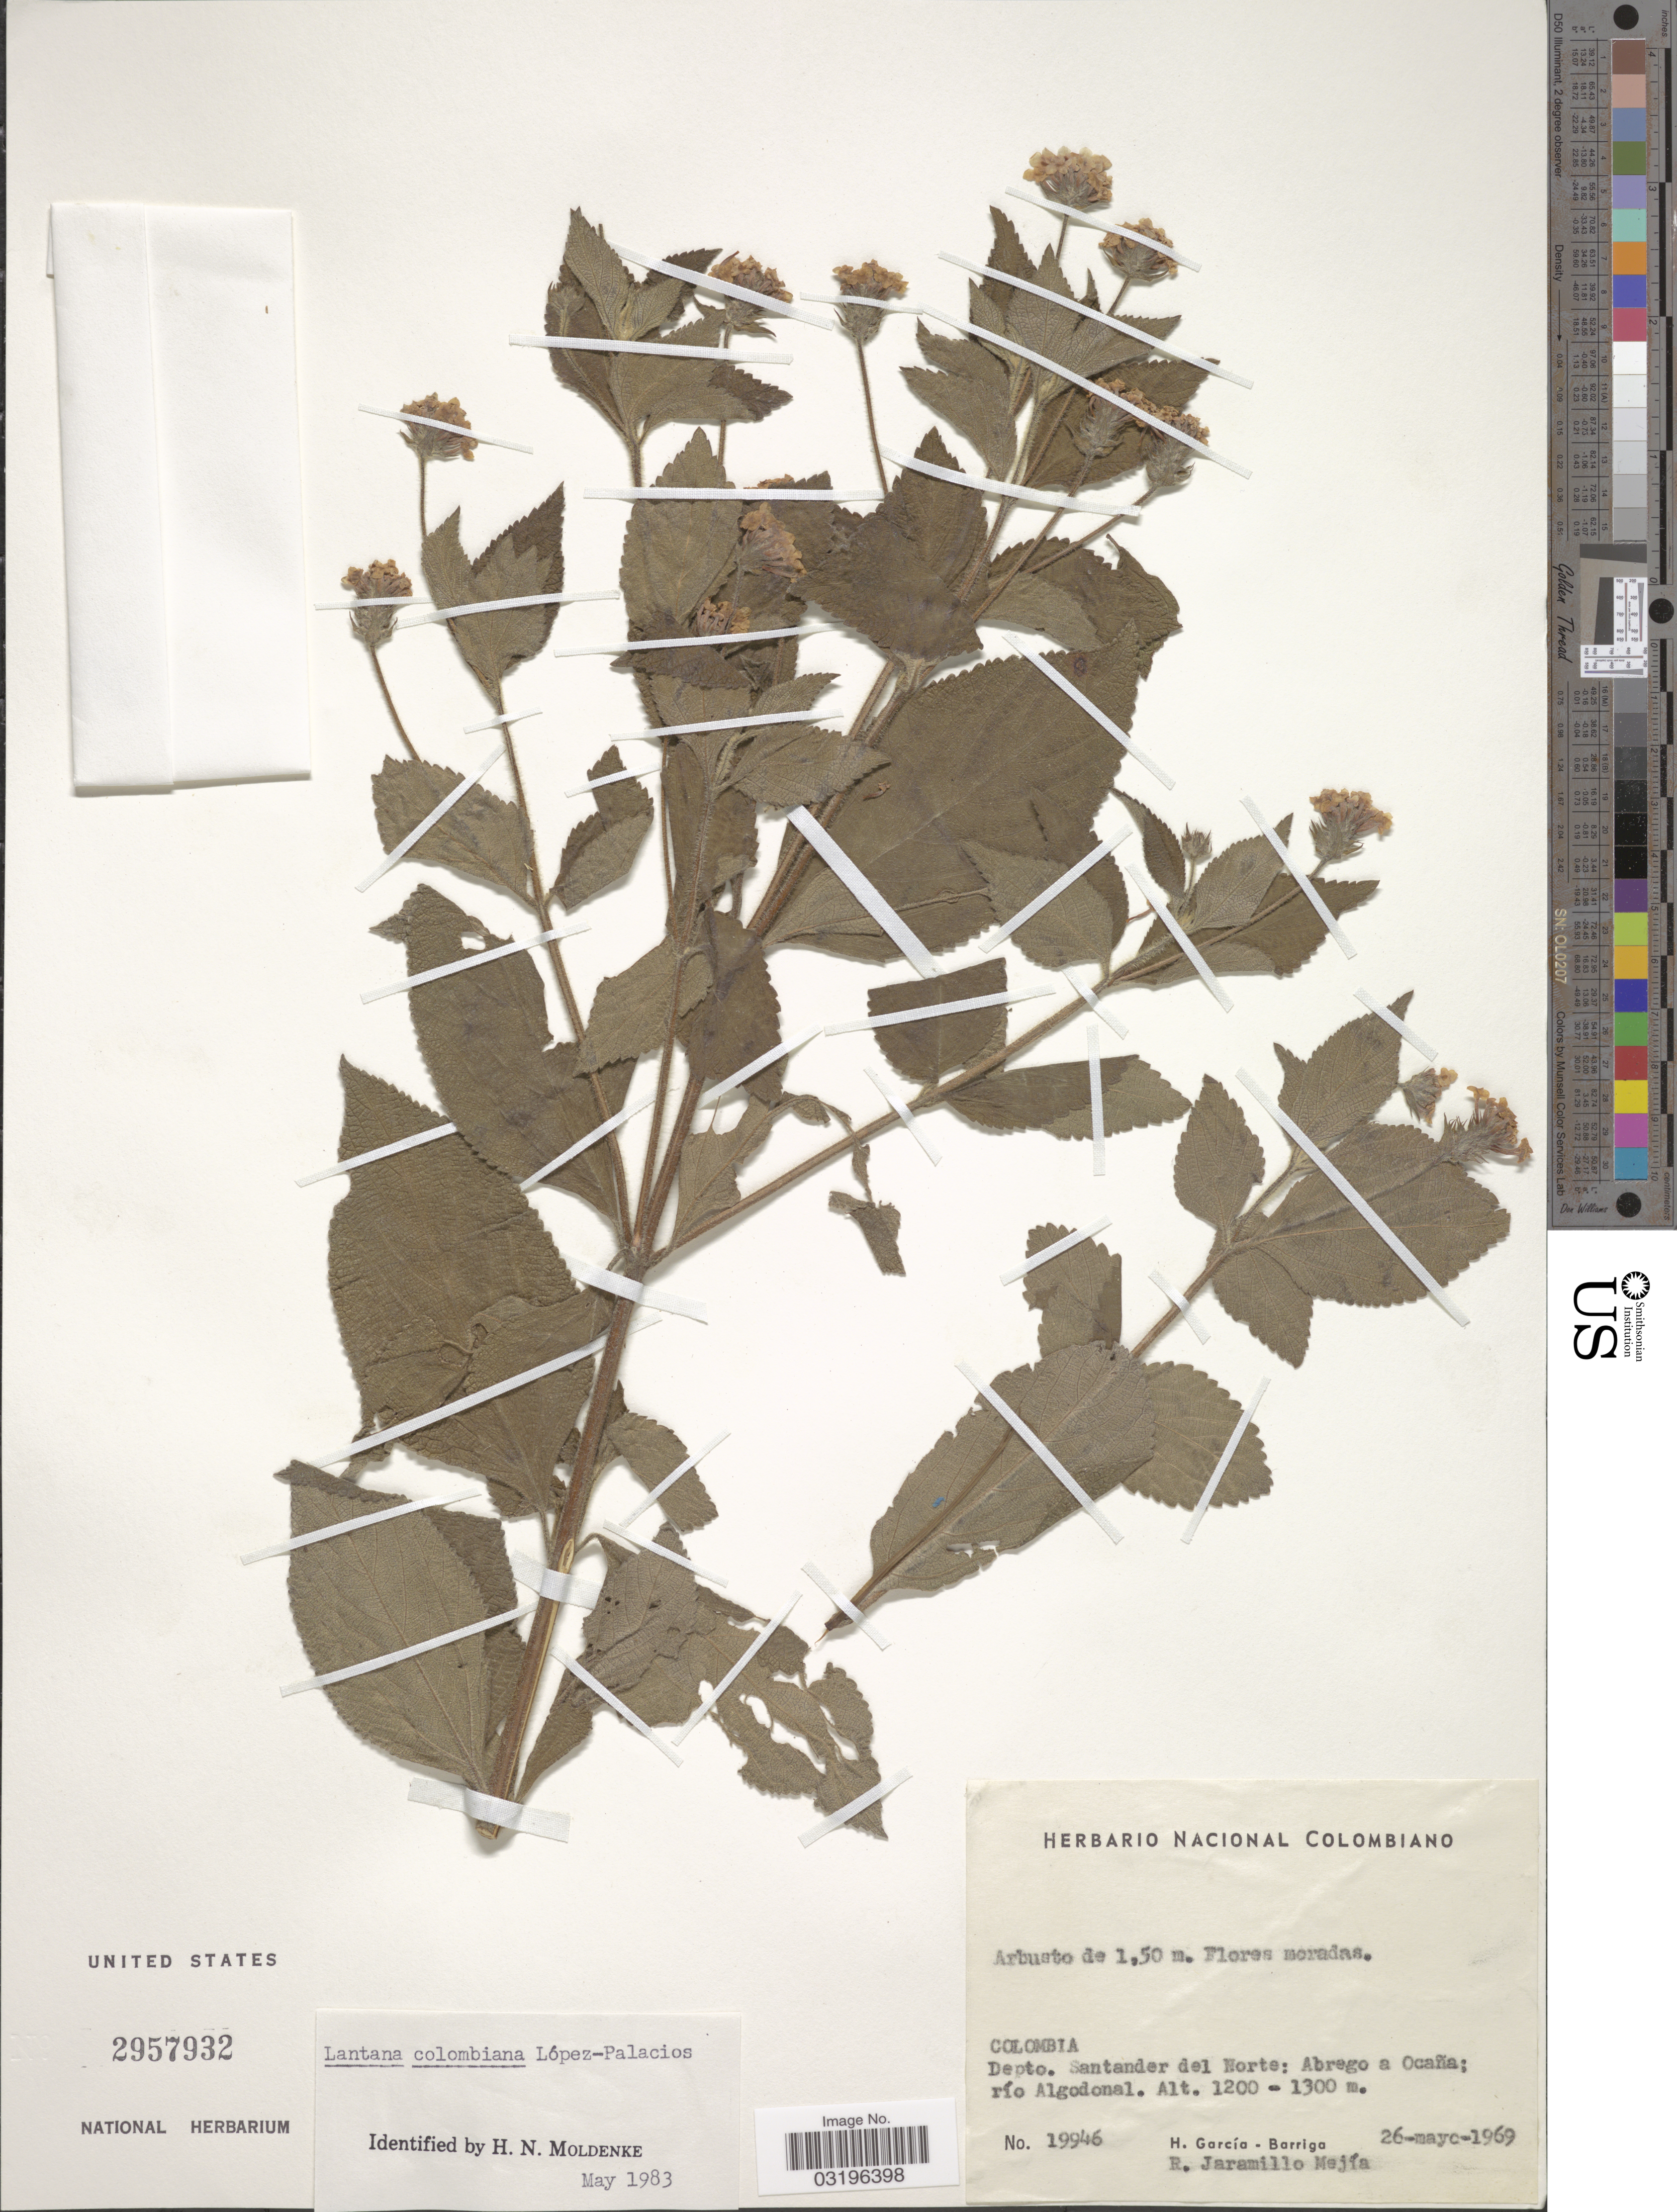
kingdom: Plantae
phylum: Tracheophyta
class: Magnoliopsida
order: Lamiales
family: Verbenaceae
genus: Lantana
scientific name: Lantana colombiana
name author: López-Pal.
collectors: H. García Barriga & R. Jaramillo M.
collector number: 19946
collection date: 1969-05-26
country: Colombia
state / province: Norte de Santander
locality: Depto. Santander del Norte: Abrego a Ocaña: río Algodonal.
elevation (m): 1200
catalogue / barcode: US 2957932